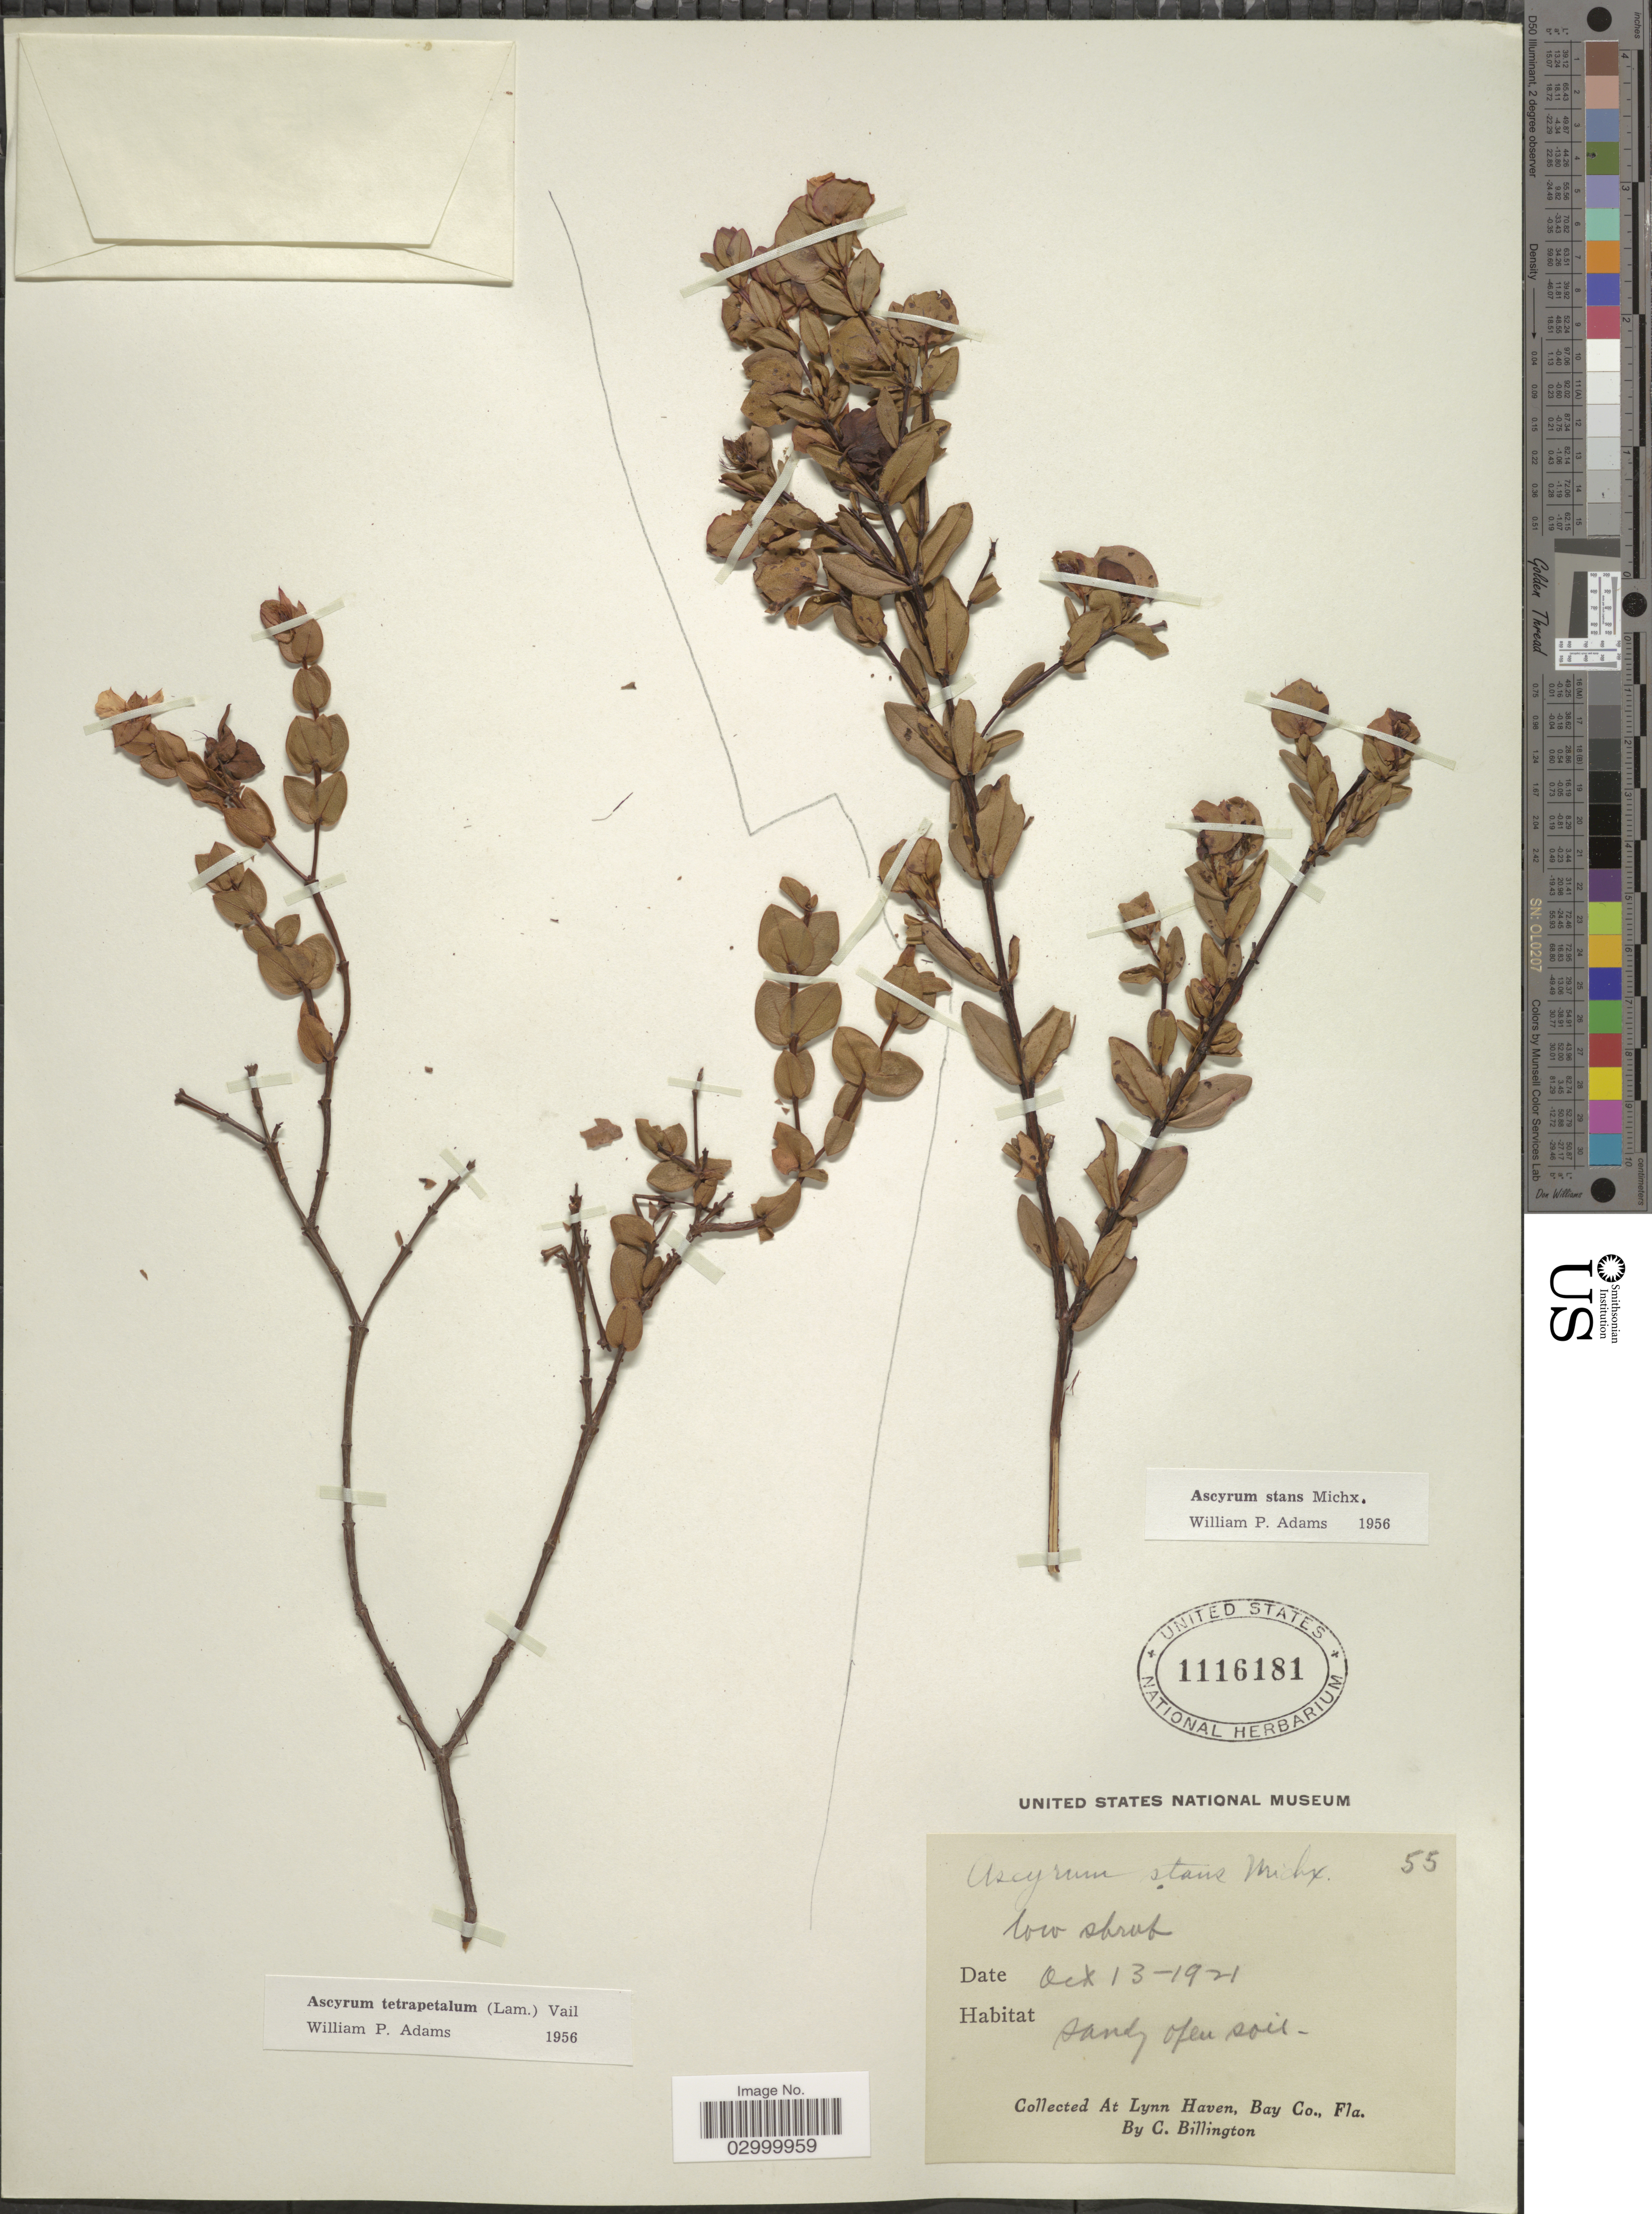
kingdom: Plantae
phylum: Tracheophyta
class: Magnoliopsida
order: Malpighiales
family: Hypericaceae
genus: Hypericum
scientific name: Hypericum crux-andreae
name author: (L.) Crantz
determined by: Strong, Mark T., (BOT), Smithsonian Institution - National Museum of Natural History (UNITED STATES)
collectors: C. Billington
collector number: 55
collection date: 1921-10-13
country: United States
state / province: Florida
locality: At Lynn Haven, Bay Co., Fla.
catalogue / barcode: US 1116181